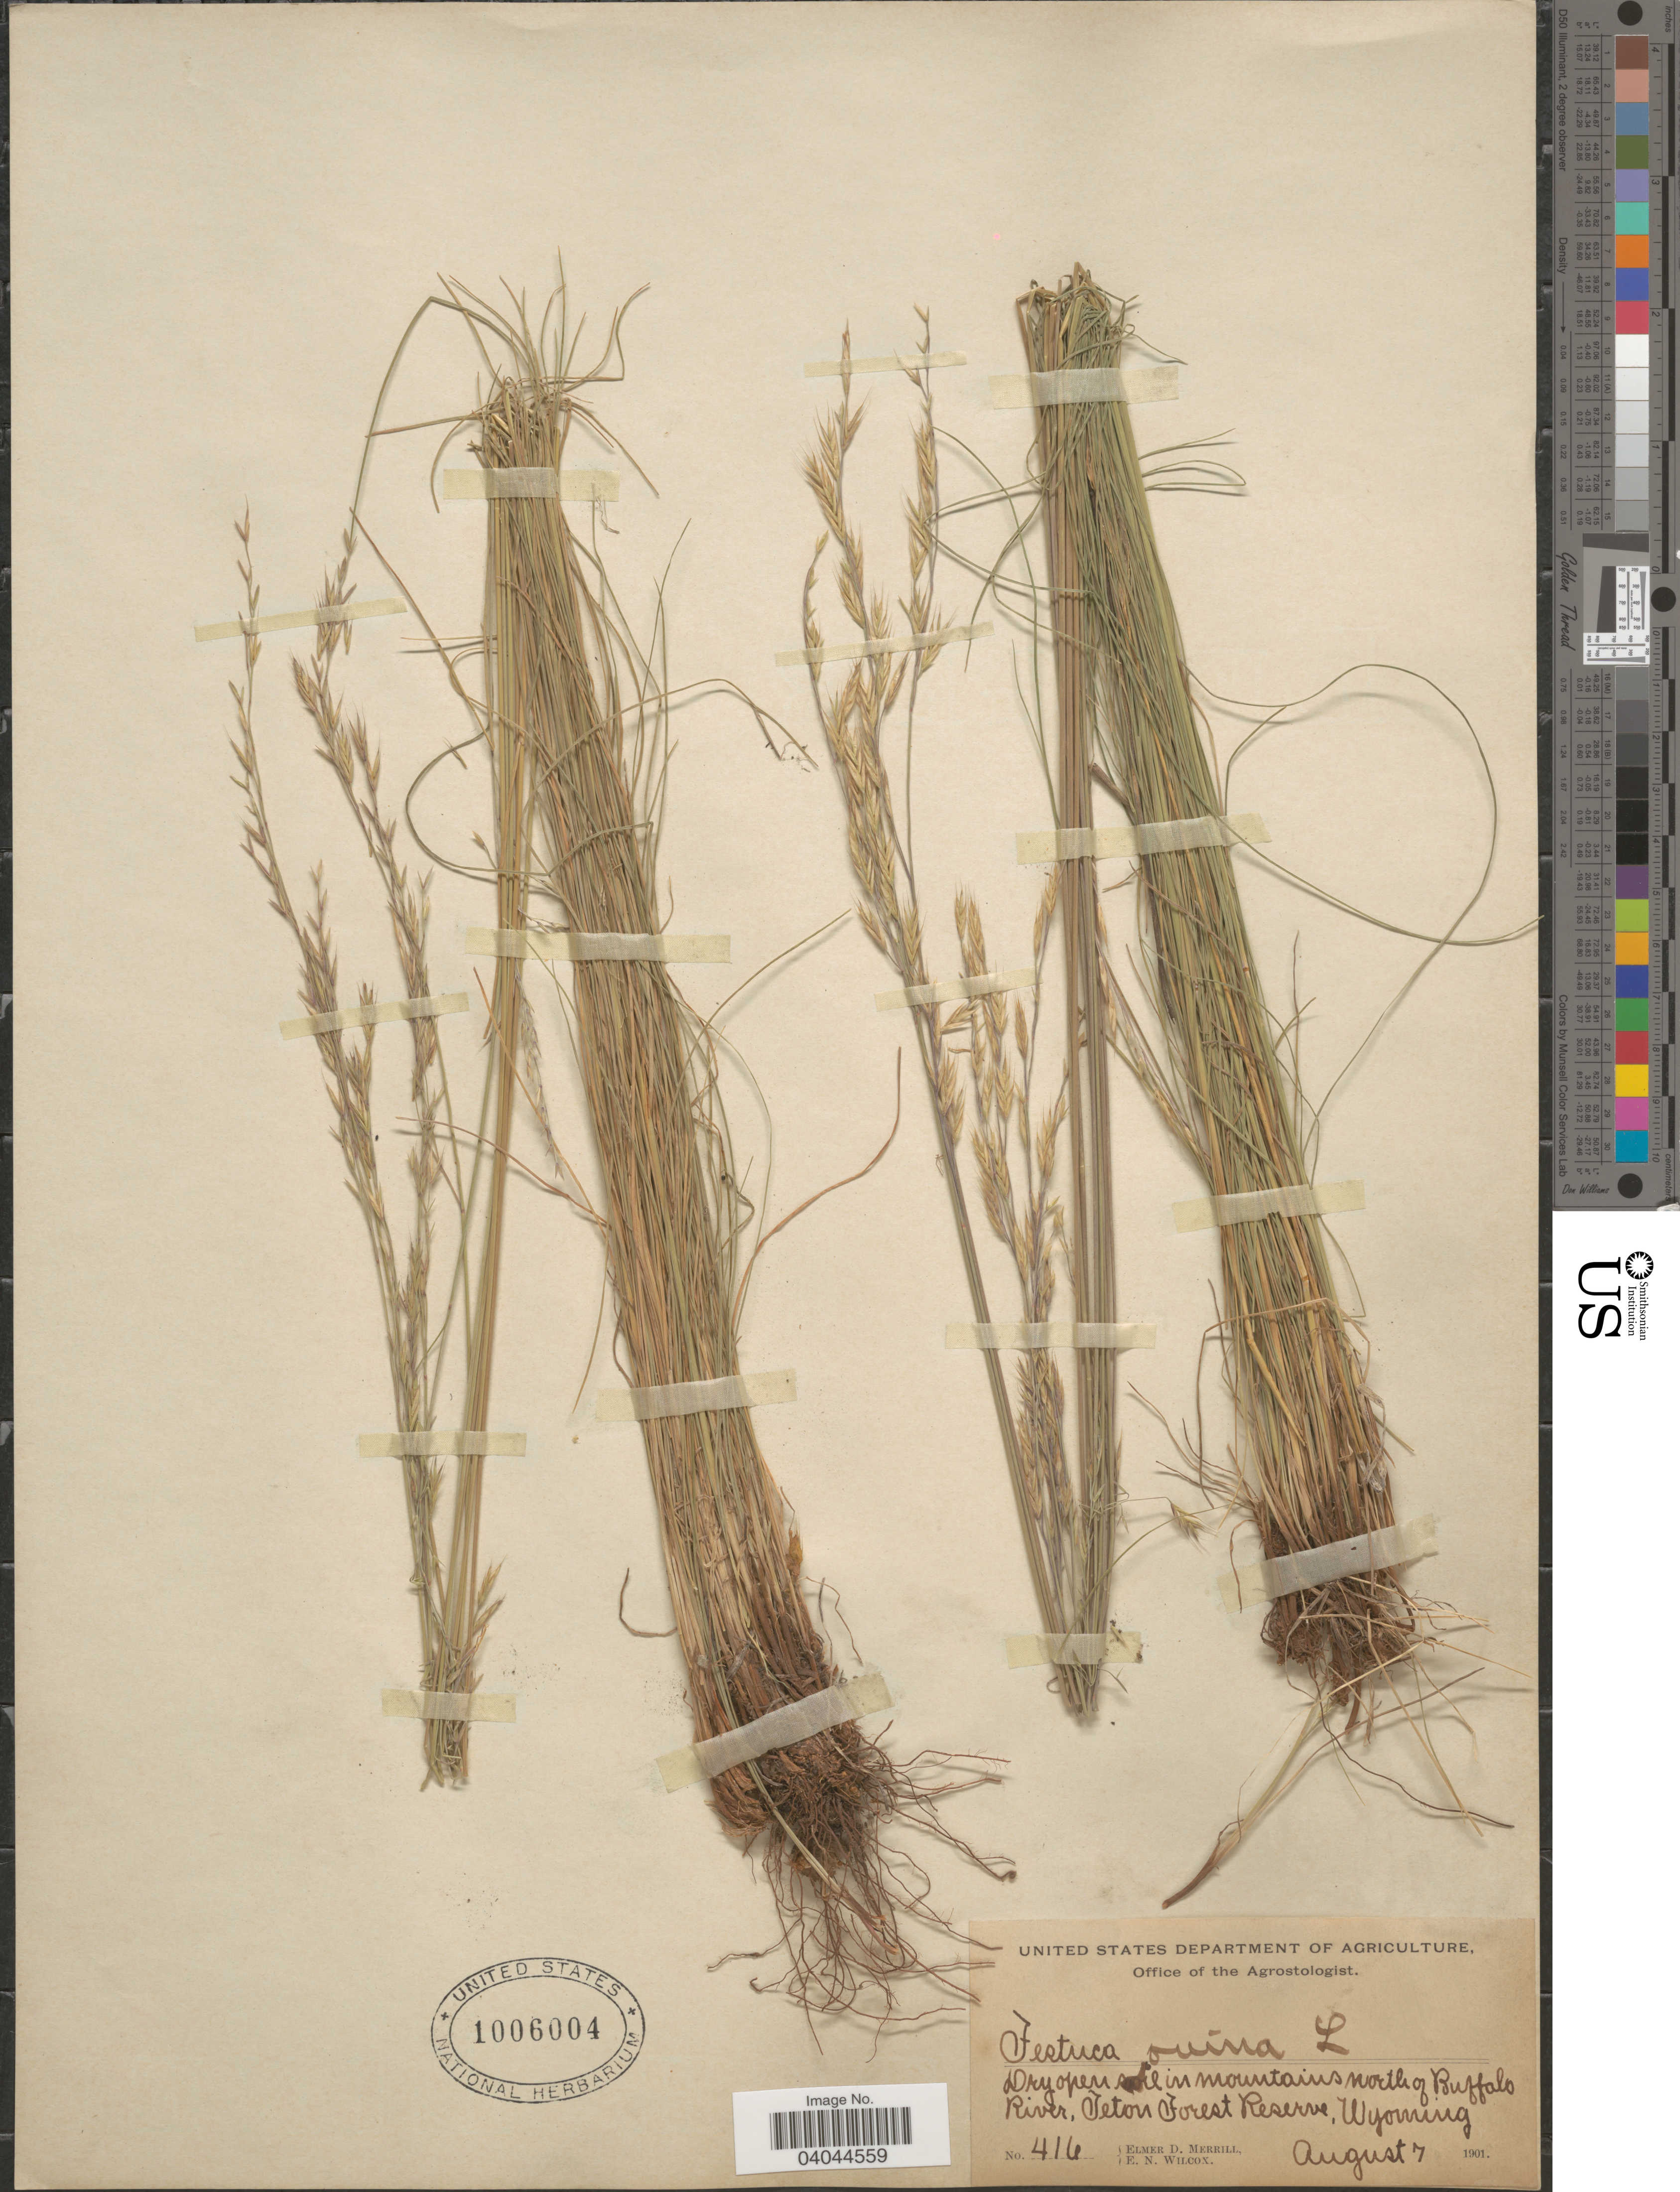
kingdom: Plantae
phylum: Tracheophyta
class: Liliopsida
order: Poales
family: Poaceae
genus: Festuca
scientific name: Festuca ovina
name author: L.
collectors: E. D. Merrill & E. Wilcox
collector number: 416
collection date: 1901-08-07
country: United States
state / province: Wyoming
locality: Dry open soil in mountains, north of Buffalo River, Teton Forest Reserve.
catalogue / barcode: US 1006004